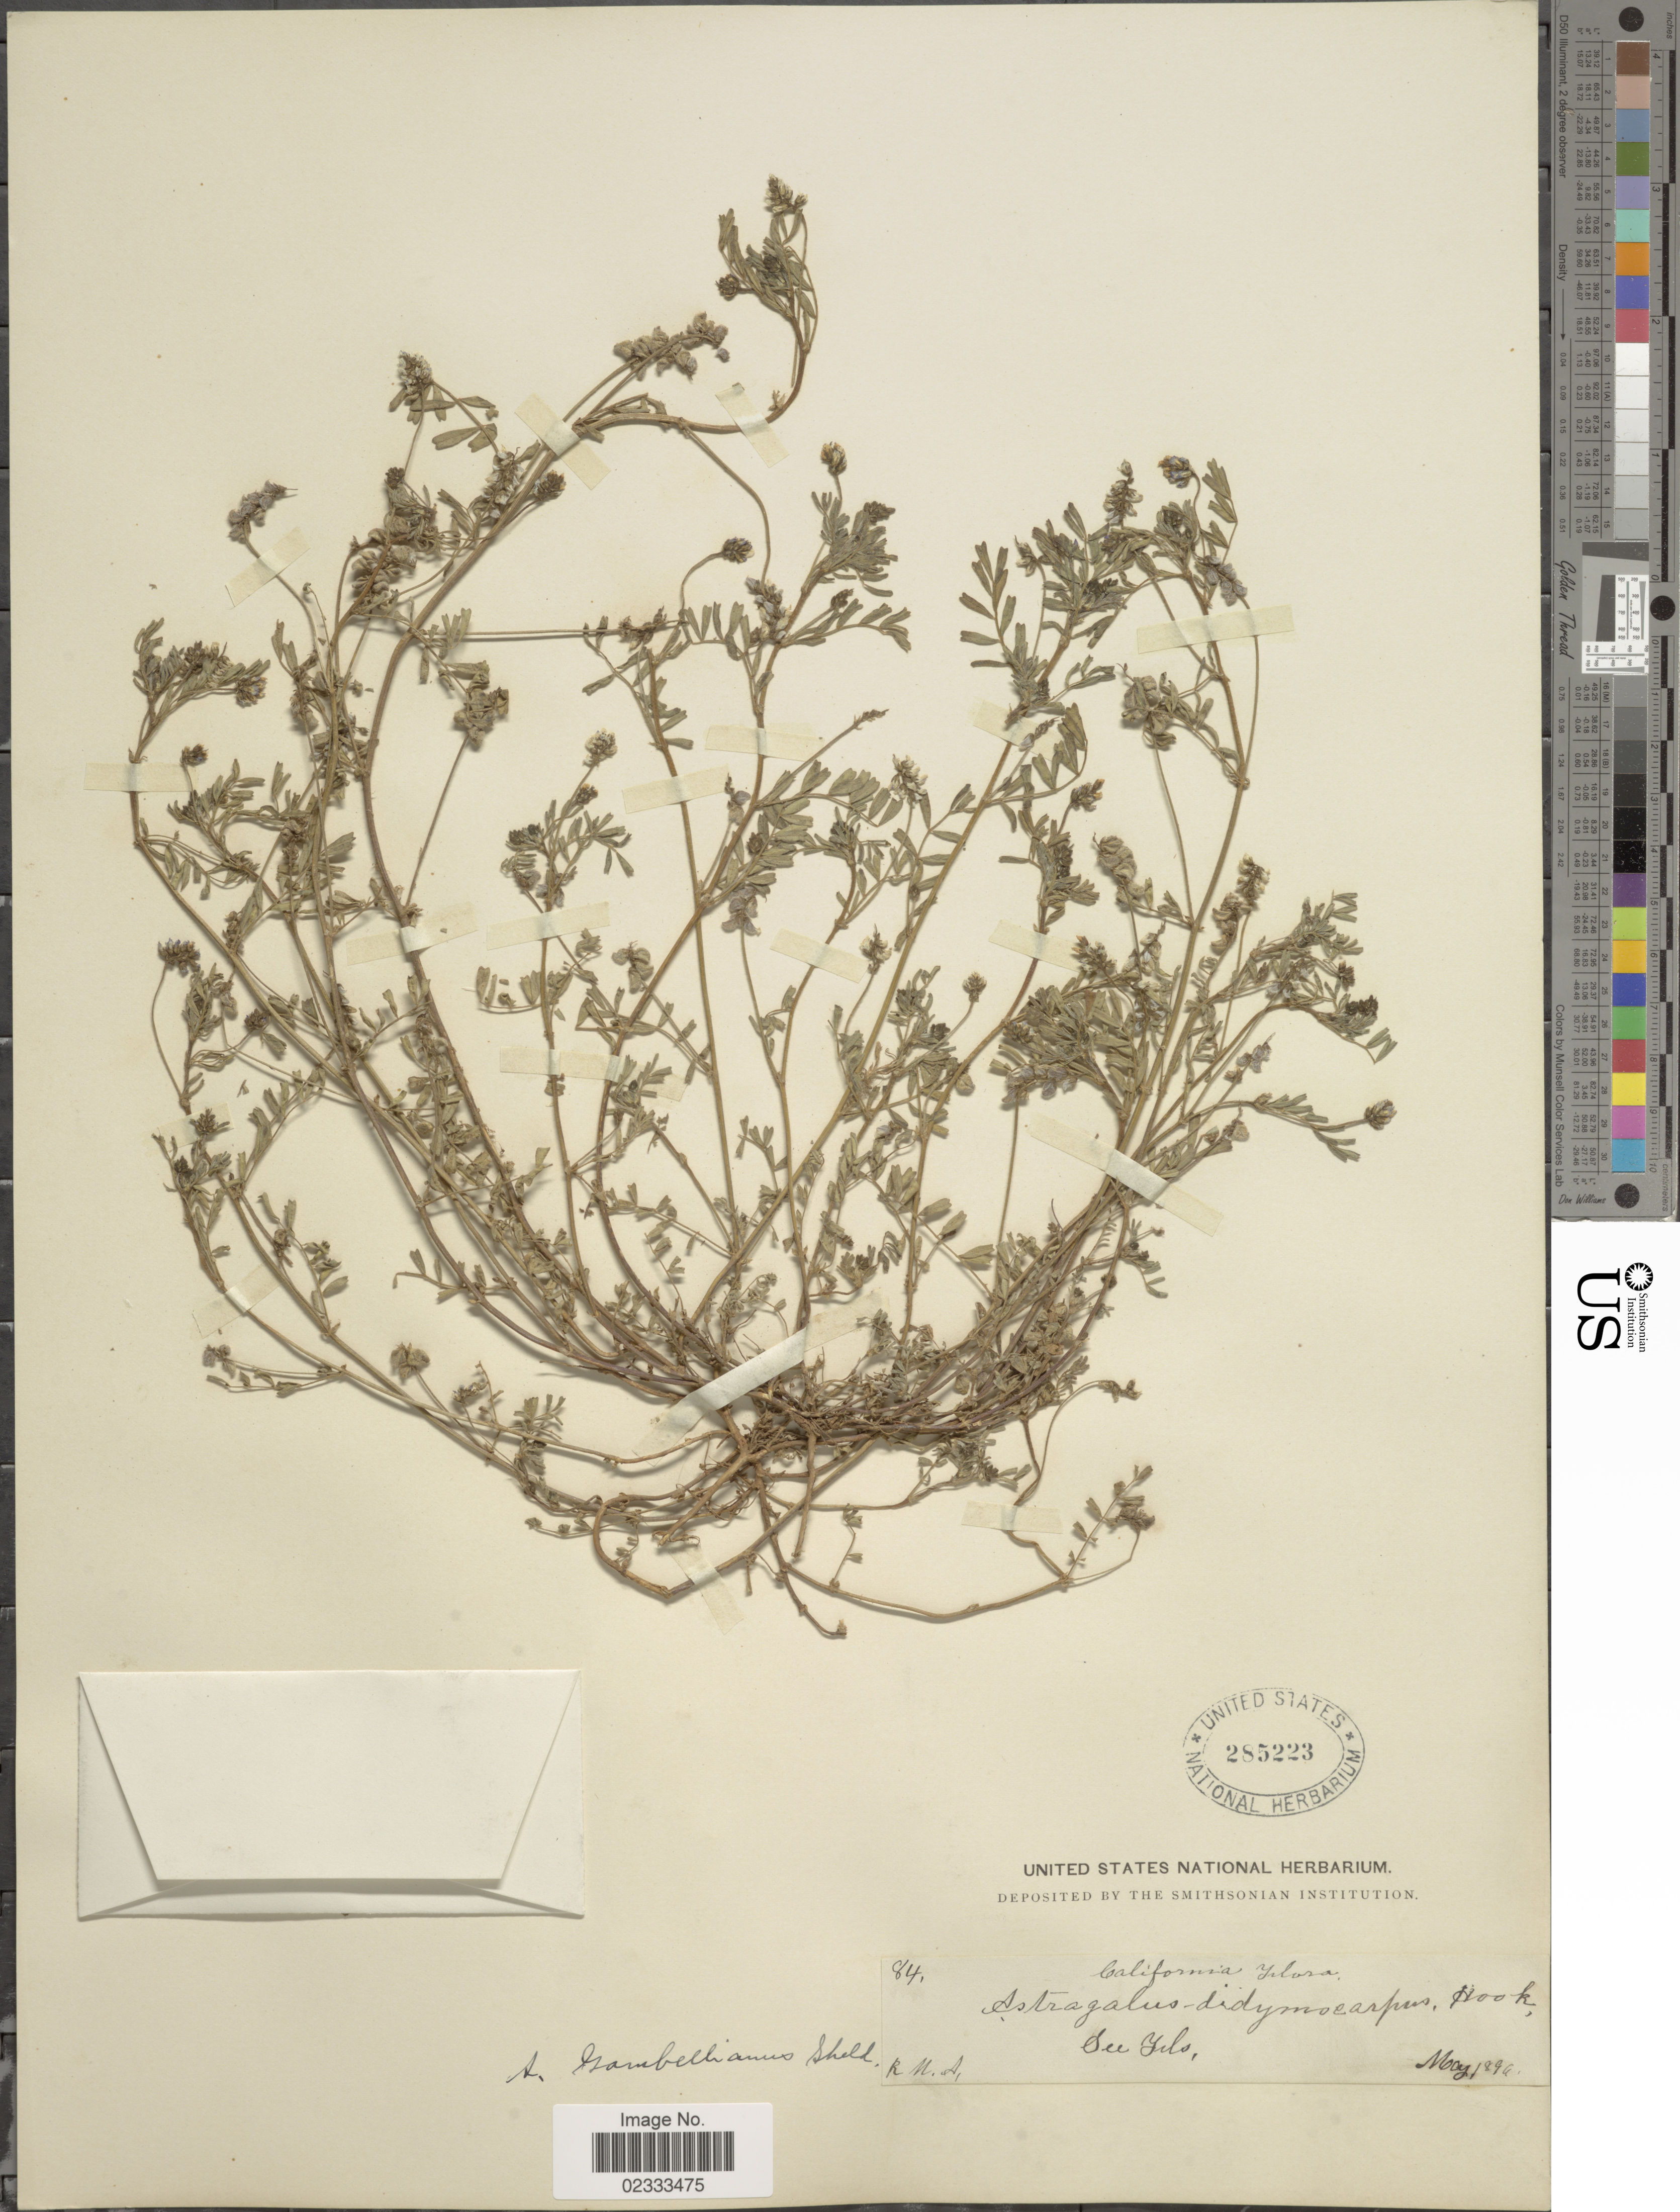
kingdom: Plantae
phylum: Tracheophyta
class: Magnoliopsida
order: Fabales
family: Fabaceae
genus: Astragalus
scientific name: Astragalus nigrescens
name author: Pall.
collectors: R. M. A.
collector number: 84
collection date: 1894-05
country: United States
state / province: California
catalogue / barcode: US 285223